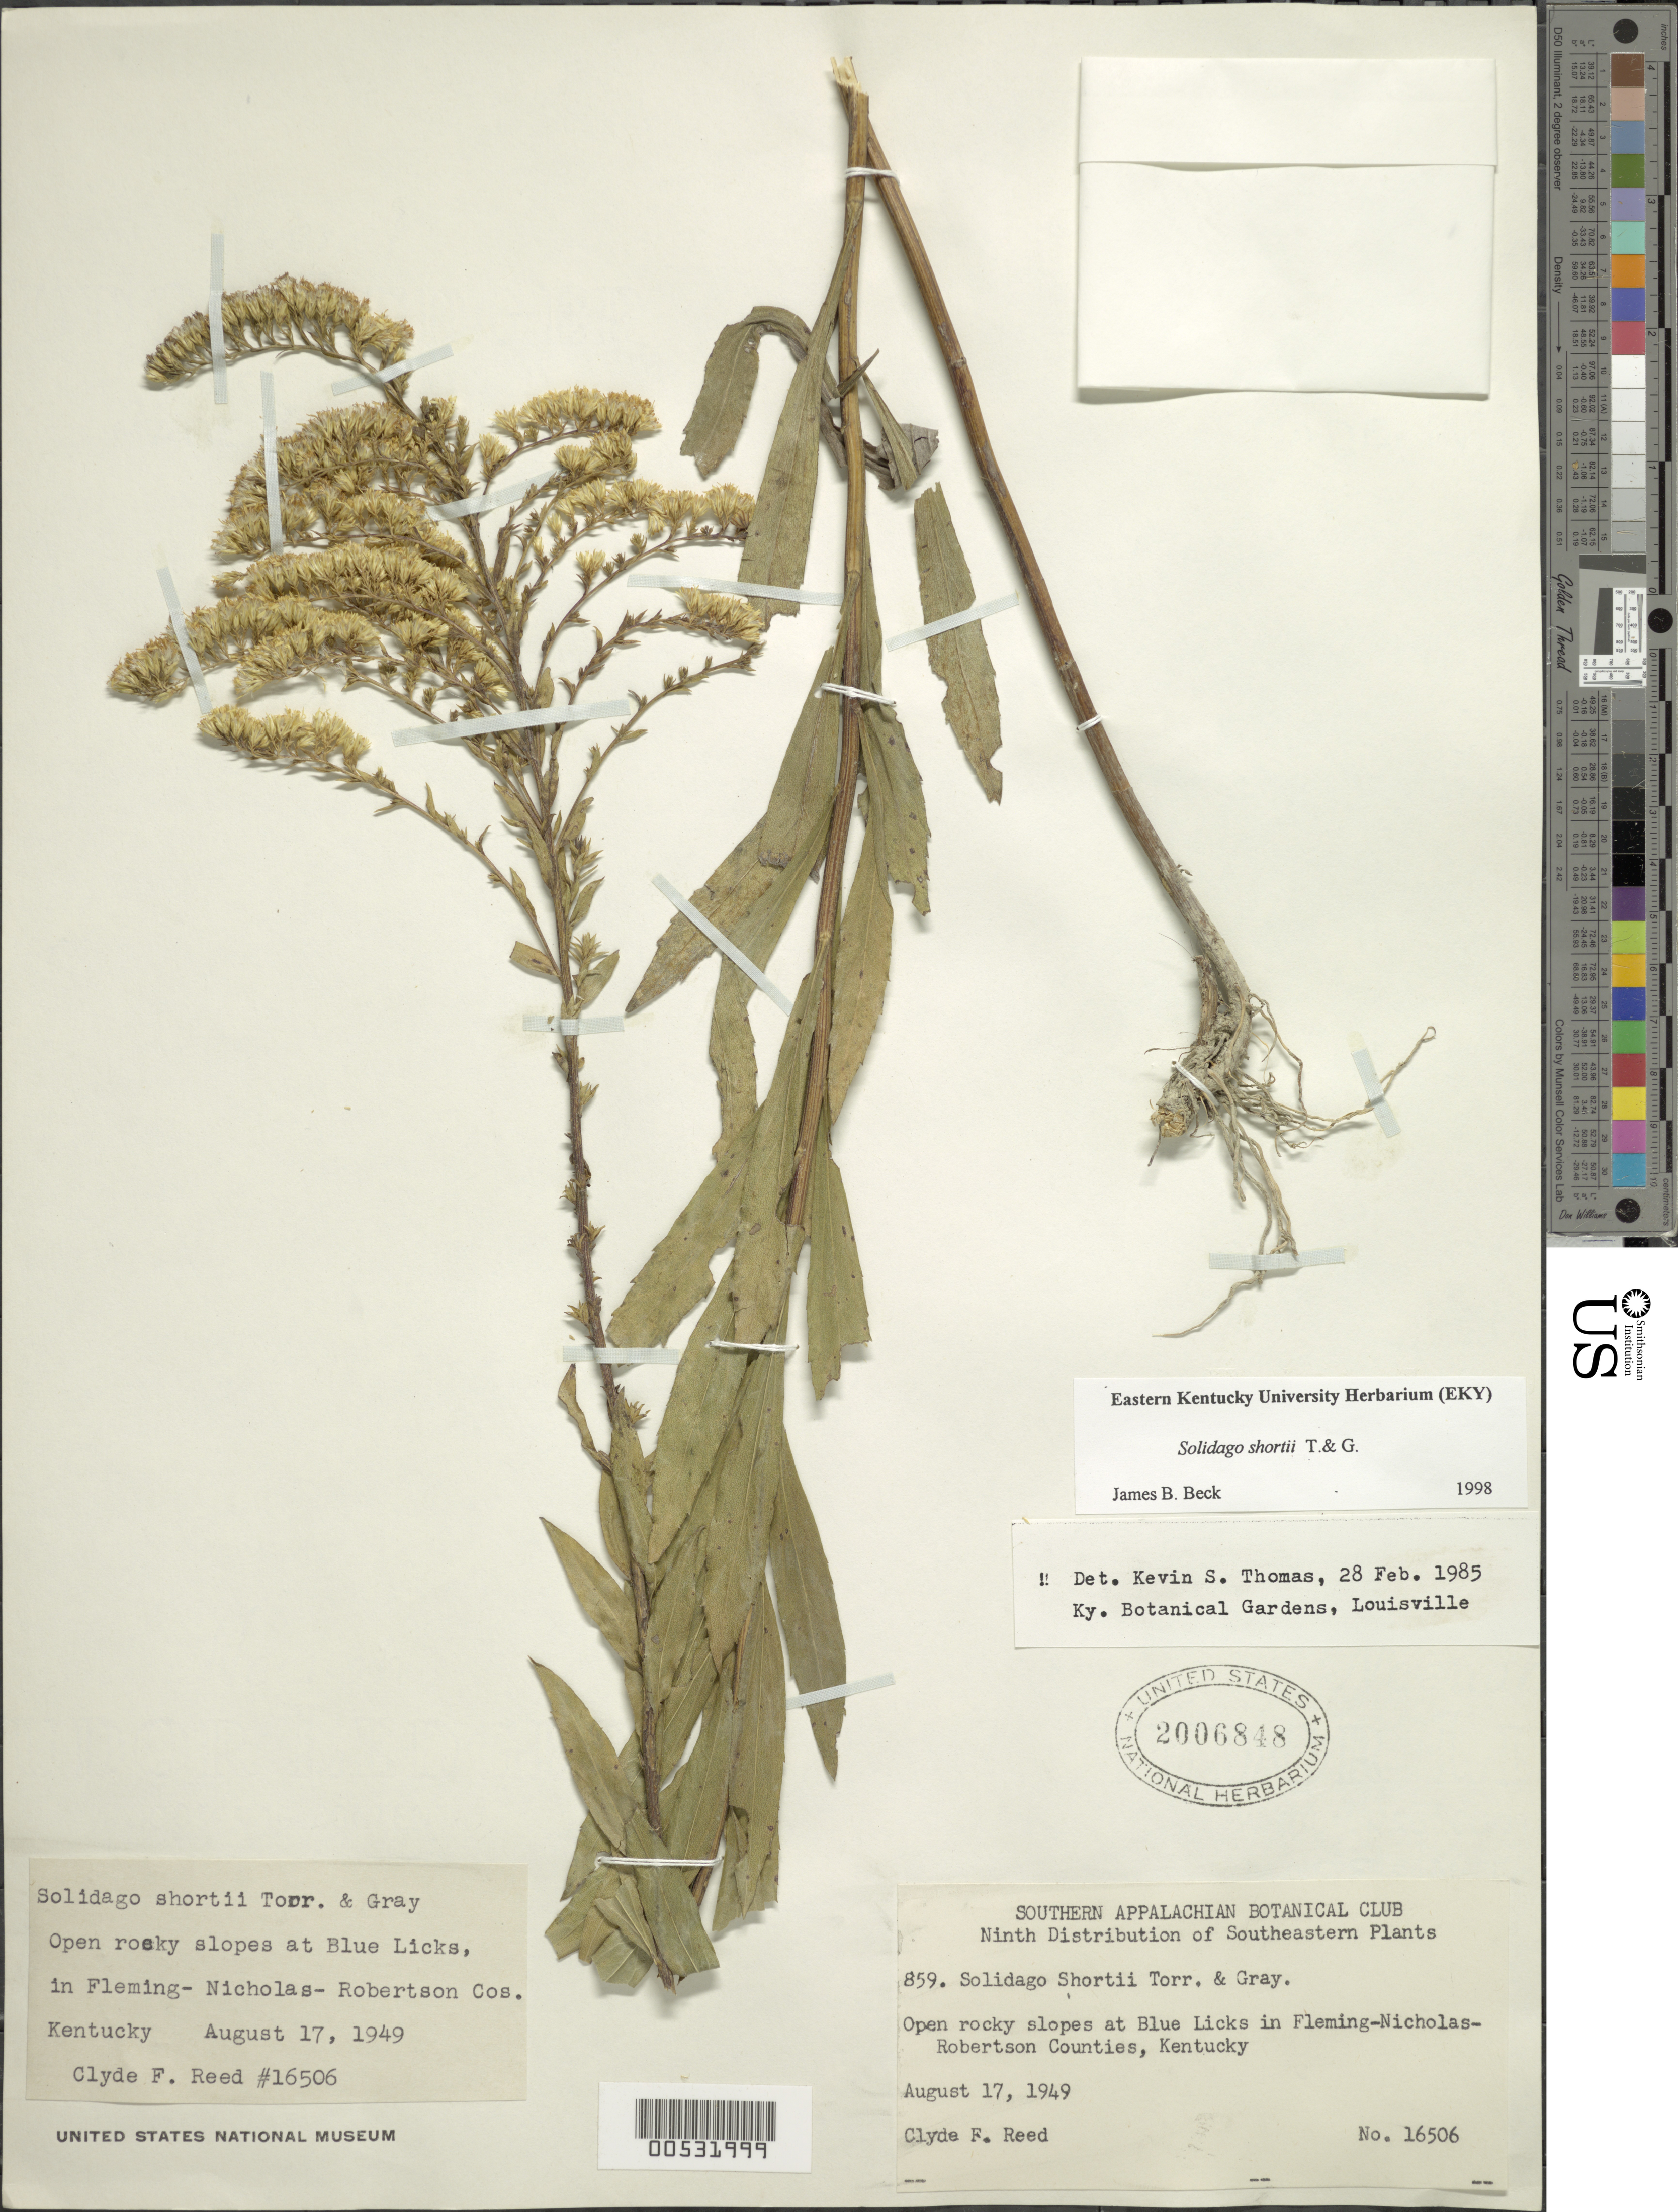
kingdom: Plantae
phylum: Tracheophyta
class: Magnoliopsida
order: Asterales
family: Asteraceae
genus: Solidago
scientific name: Solidago shortii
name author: Torr. & A. Gray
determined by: Thomas, K.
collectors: C. F. Reed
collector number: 16506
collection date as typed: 17 Aug 1949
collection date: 1949-08-17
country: United States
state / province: Kentucky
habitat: Open rocky slopes.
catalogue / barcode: US 2006848